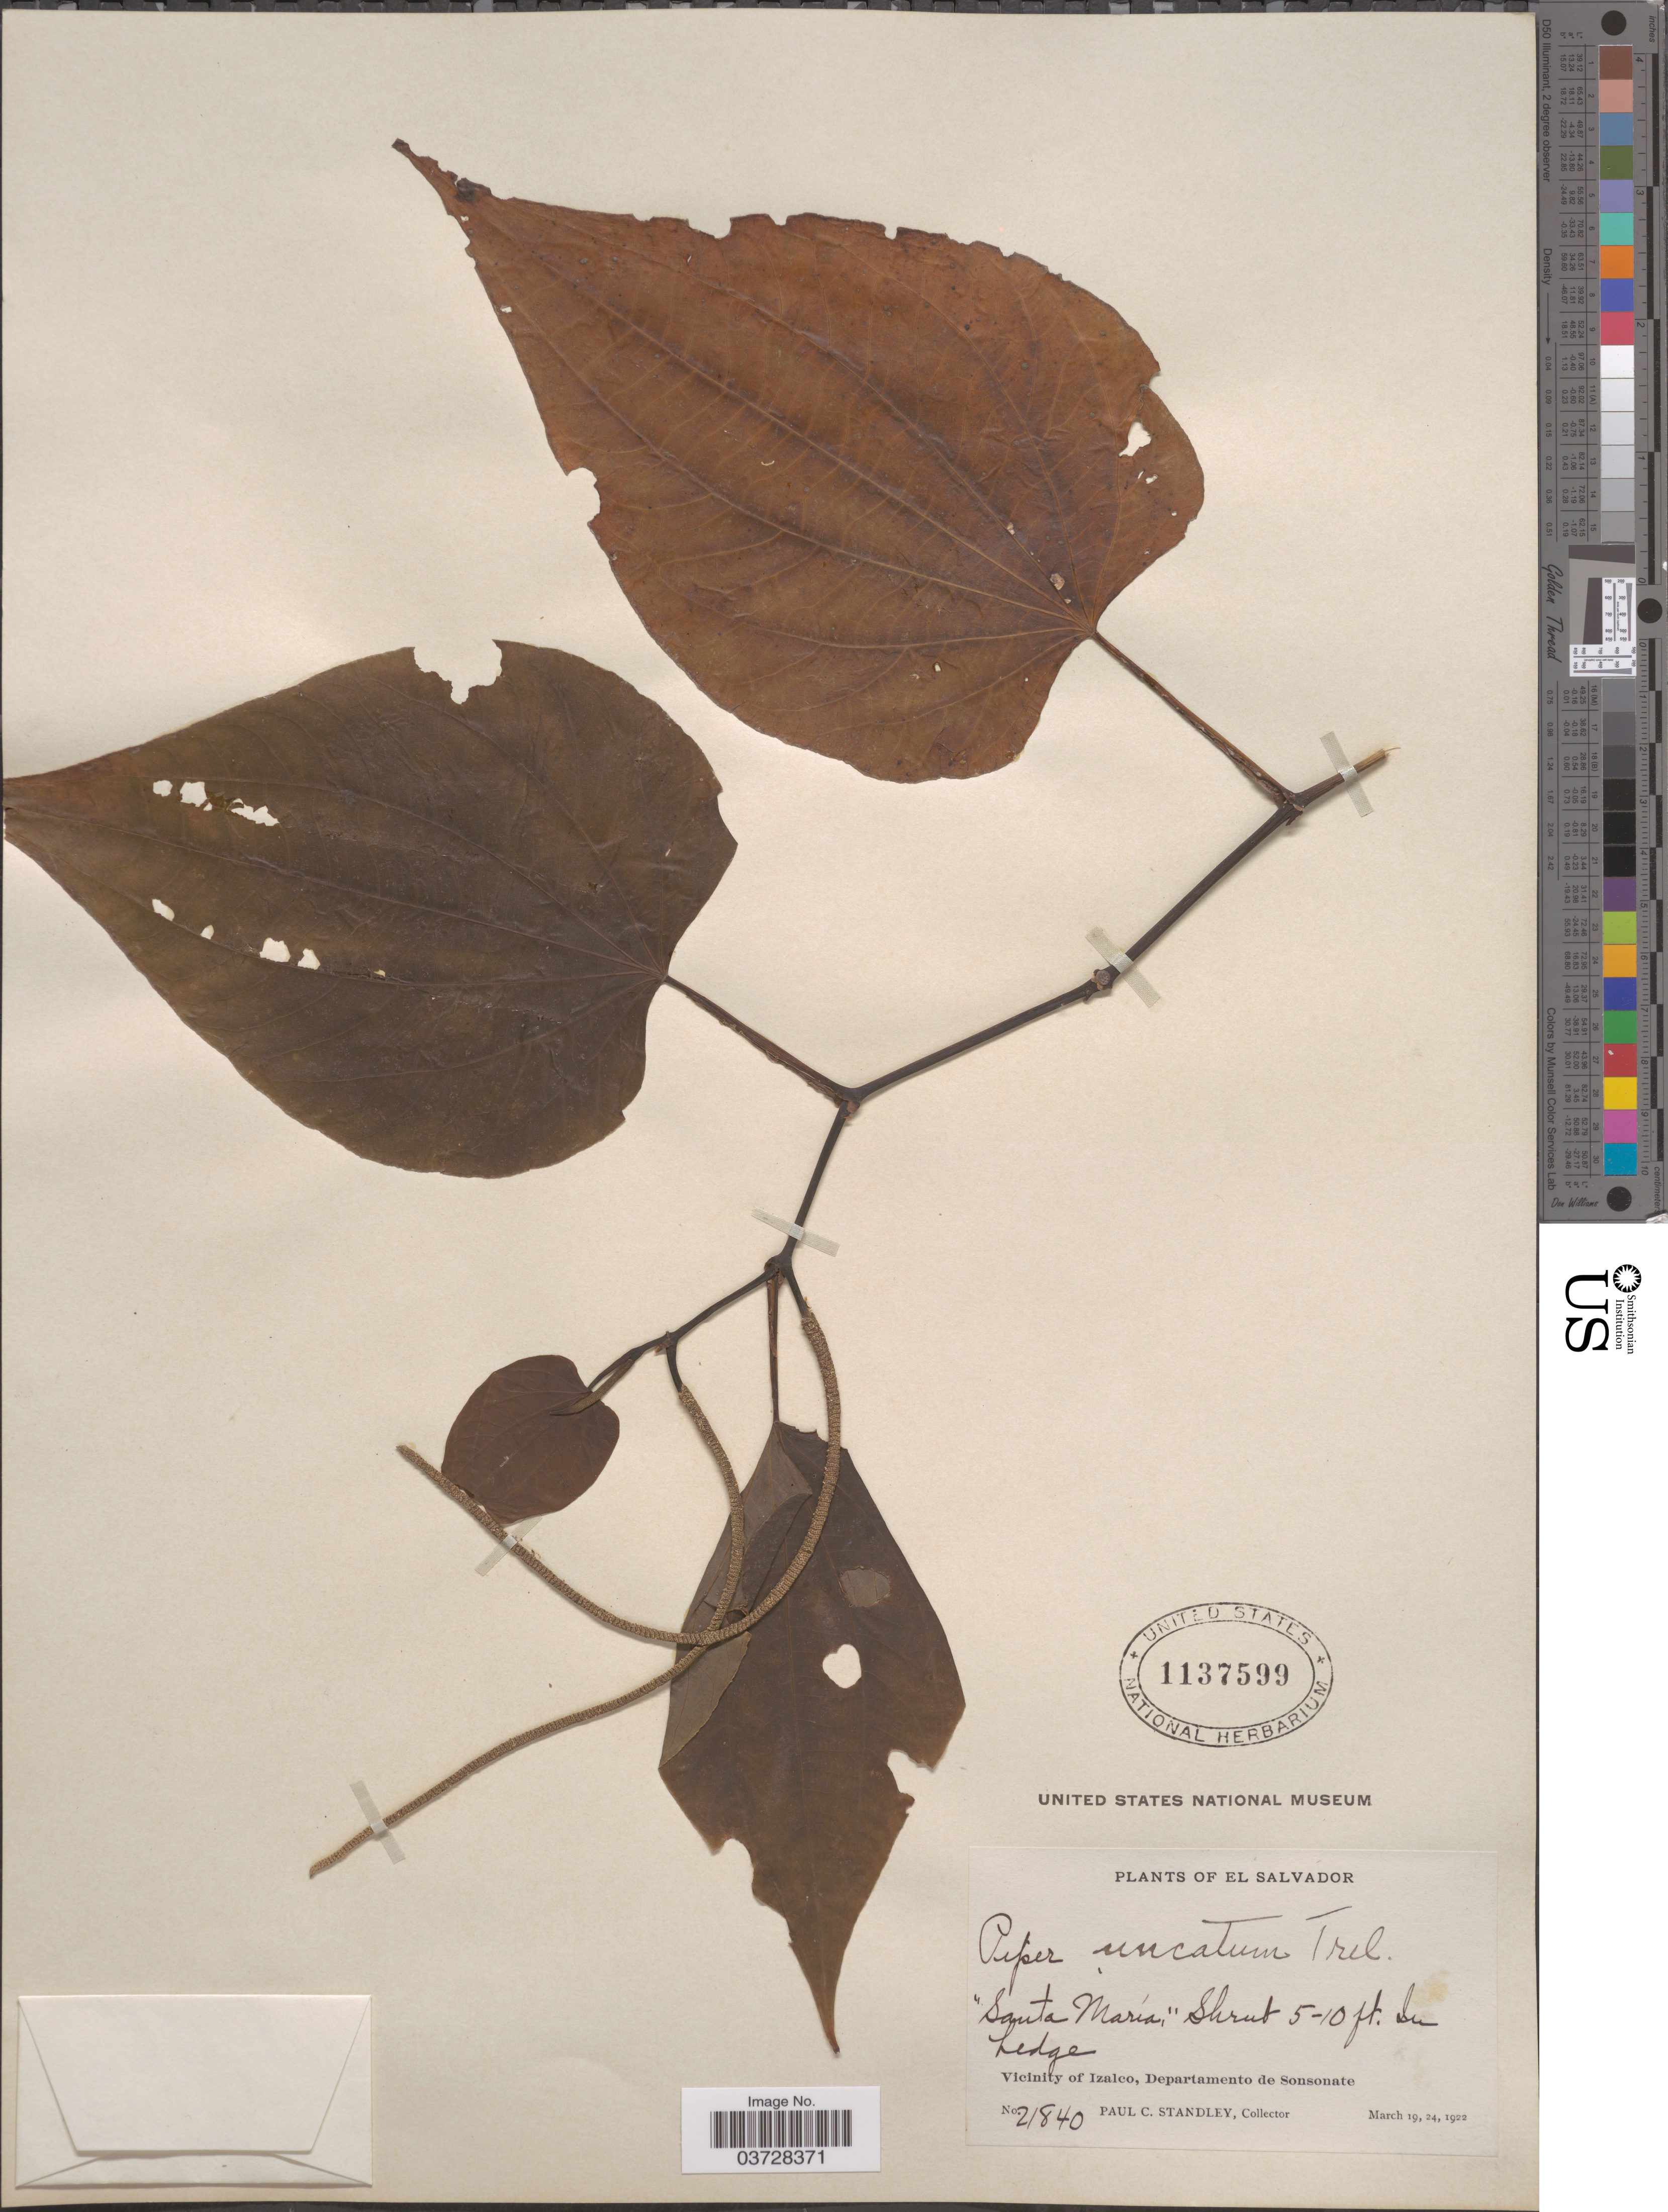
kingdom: Plantae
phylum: Tracheophyta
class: Magnoliopsida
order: Piperales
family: Piperaceae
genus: Piper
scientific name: Piper marginatum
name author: Jacq.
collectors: P. C. Standley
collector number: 21840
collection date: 1922-03-19/1922-03-24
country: El Salvador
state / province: Sonsonate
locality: Vicinity of Izalco, Departamento de Sonsonate.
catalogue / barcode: US 1137599